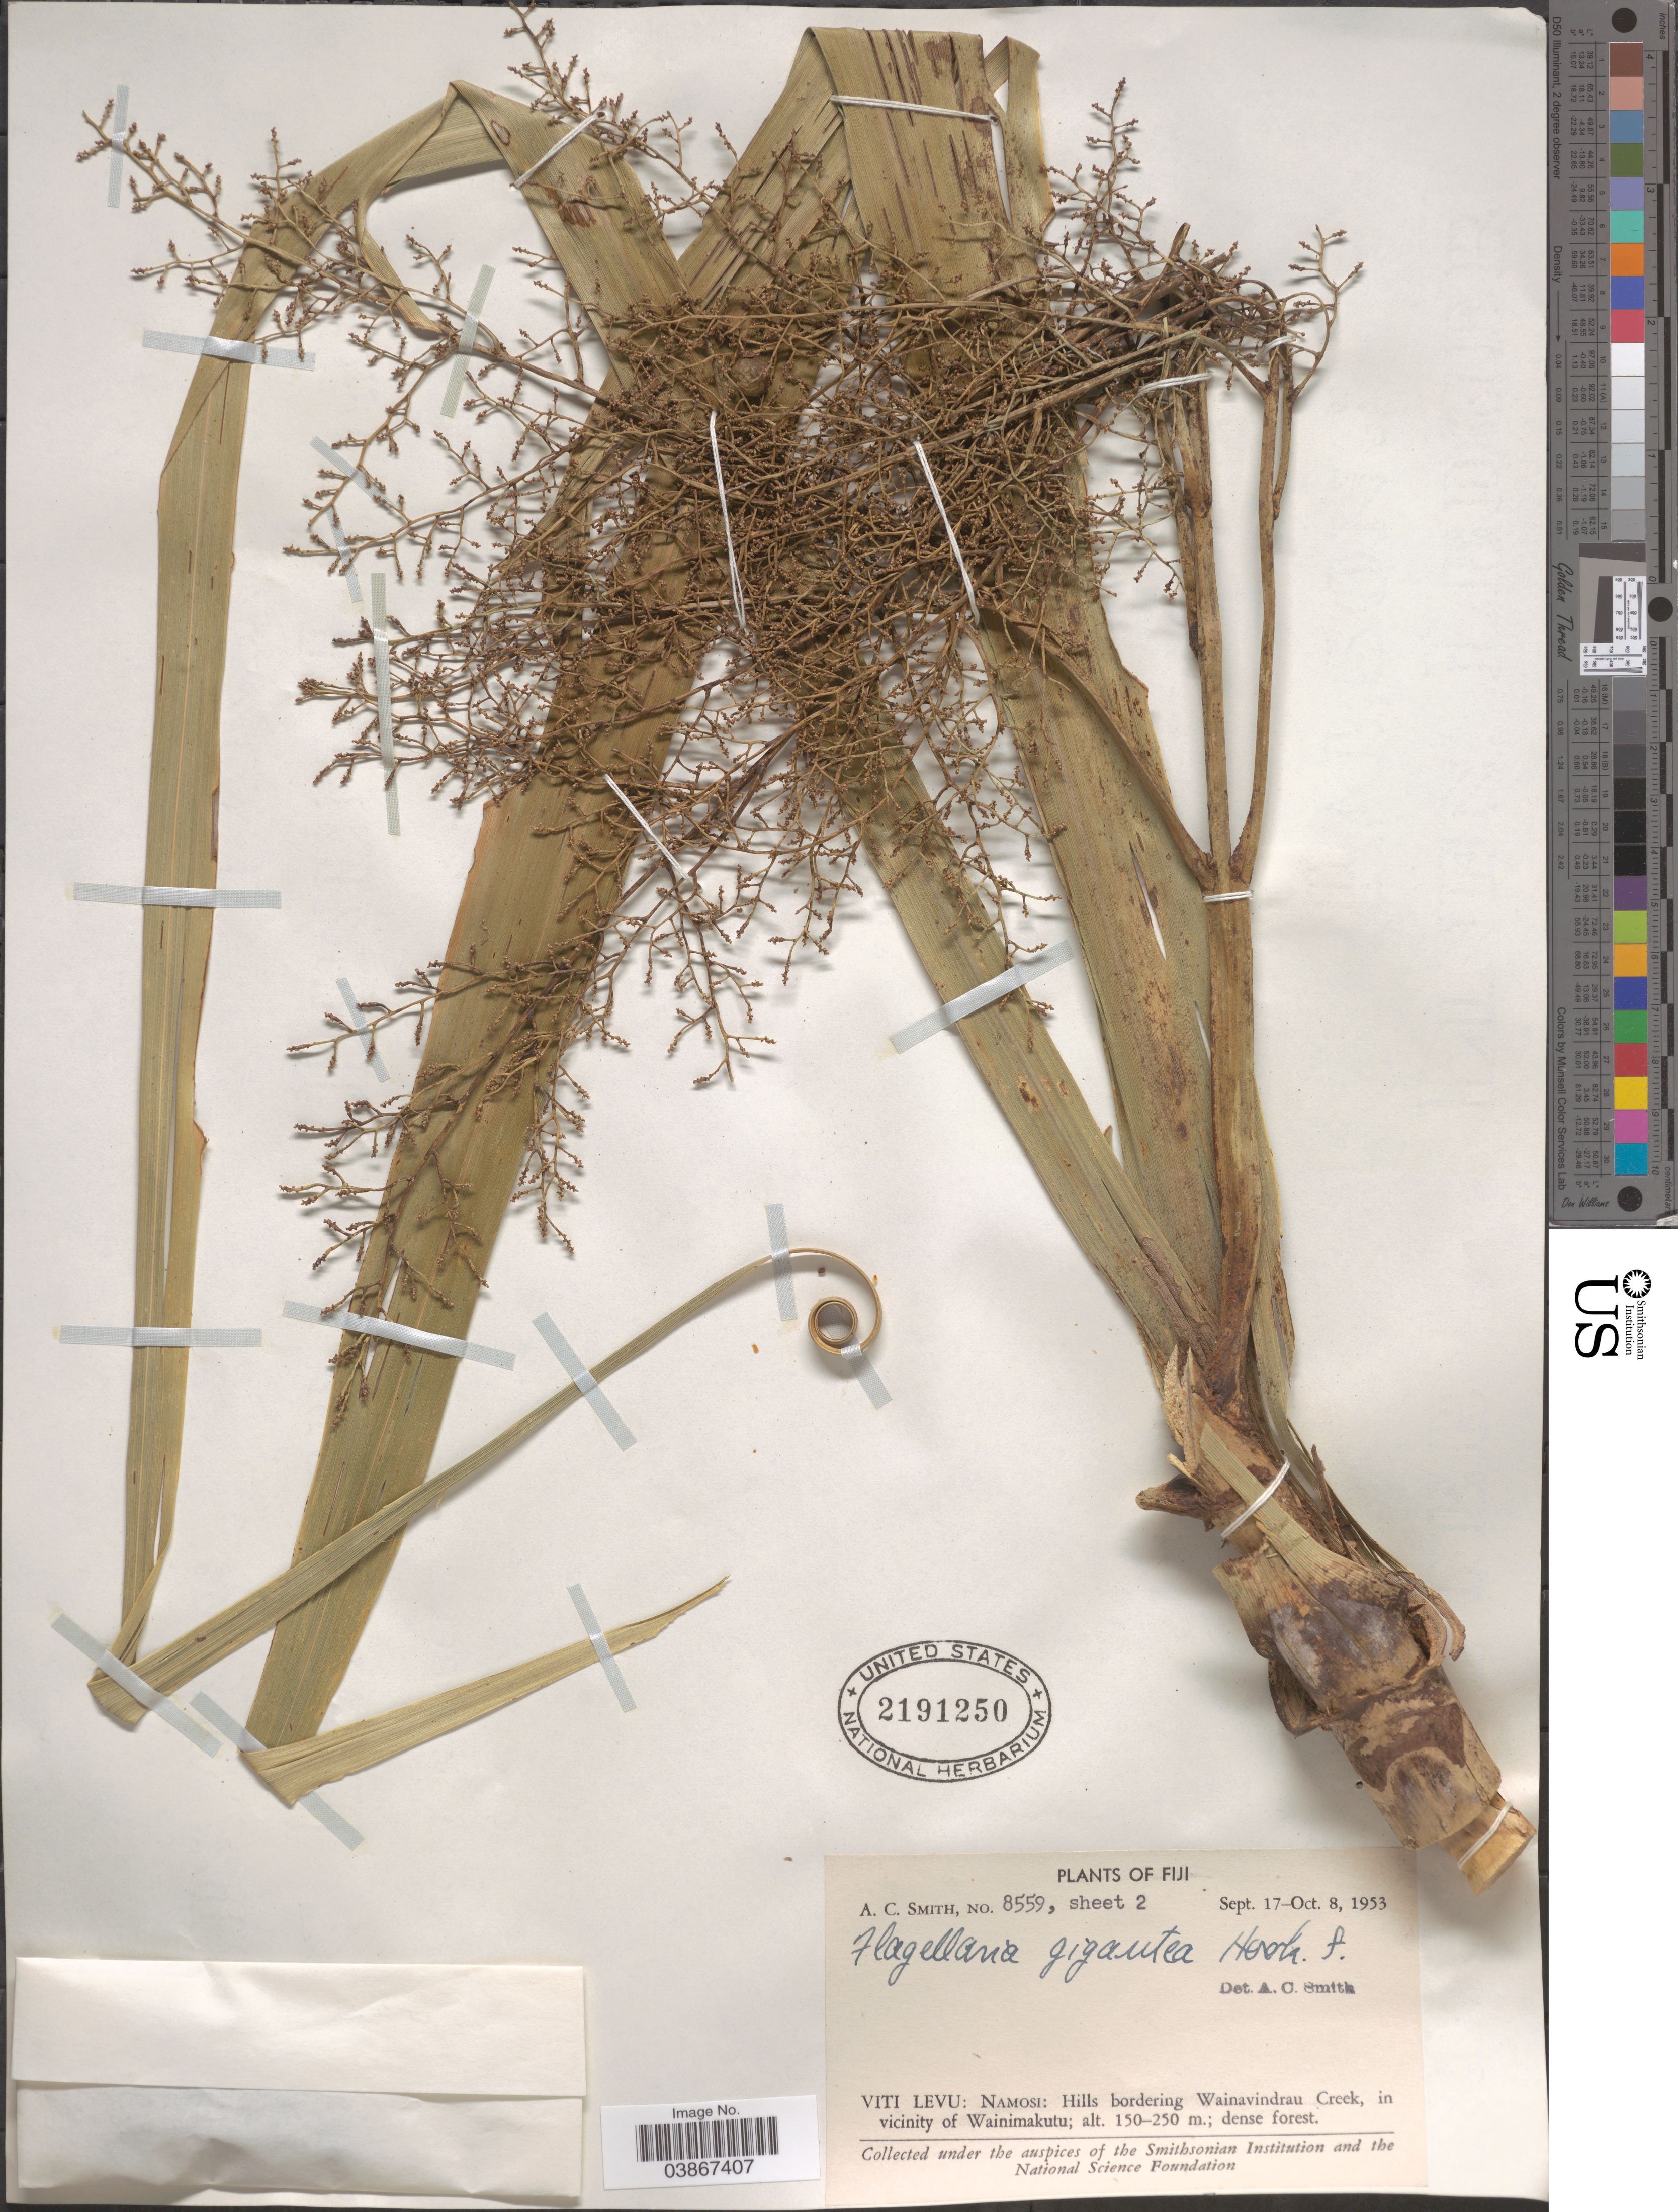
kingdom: Plantae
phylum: Tracheophyta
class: Liliopsida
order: Poales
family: Flagellariaceae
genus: Flagellaria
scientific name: Flagellaria gigantea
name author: Hook. f.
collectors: A. C. Smith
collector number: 8559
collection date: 1953-09-17/1953-10-08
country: Fiji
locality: Viti Levu: Namosi: Hills bordering Wainavindrau Creek, in vicinity of Wainimakutu.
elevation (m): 150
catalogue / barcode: US 2191250